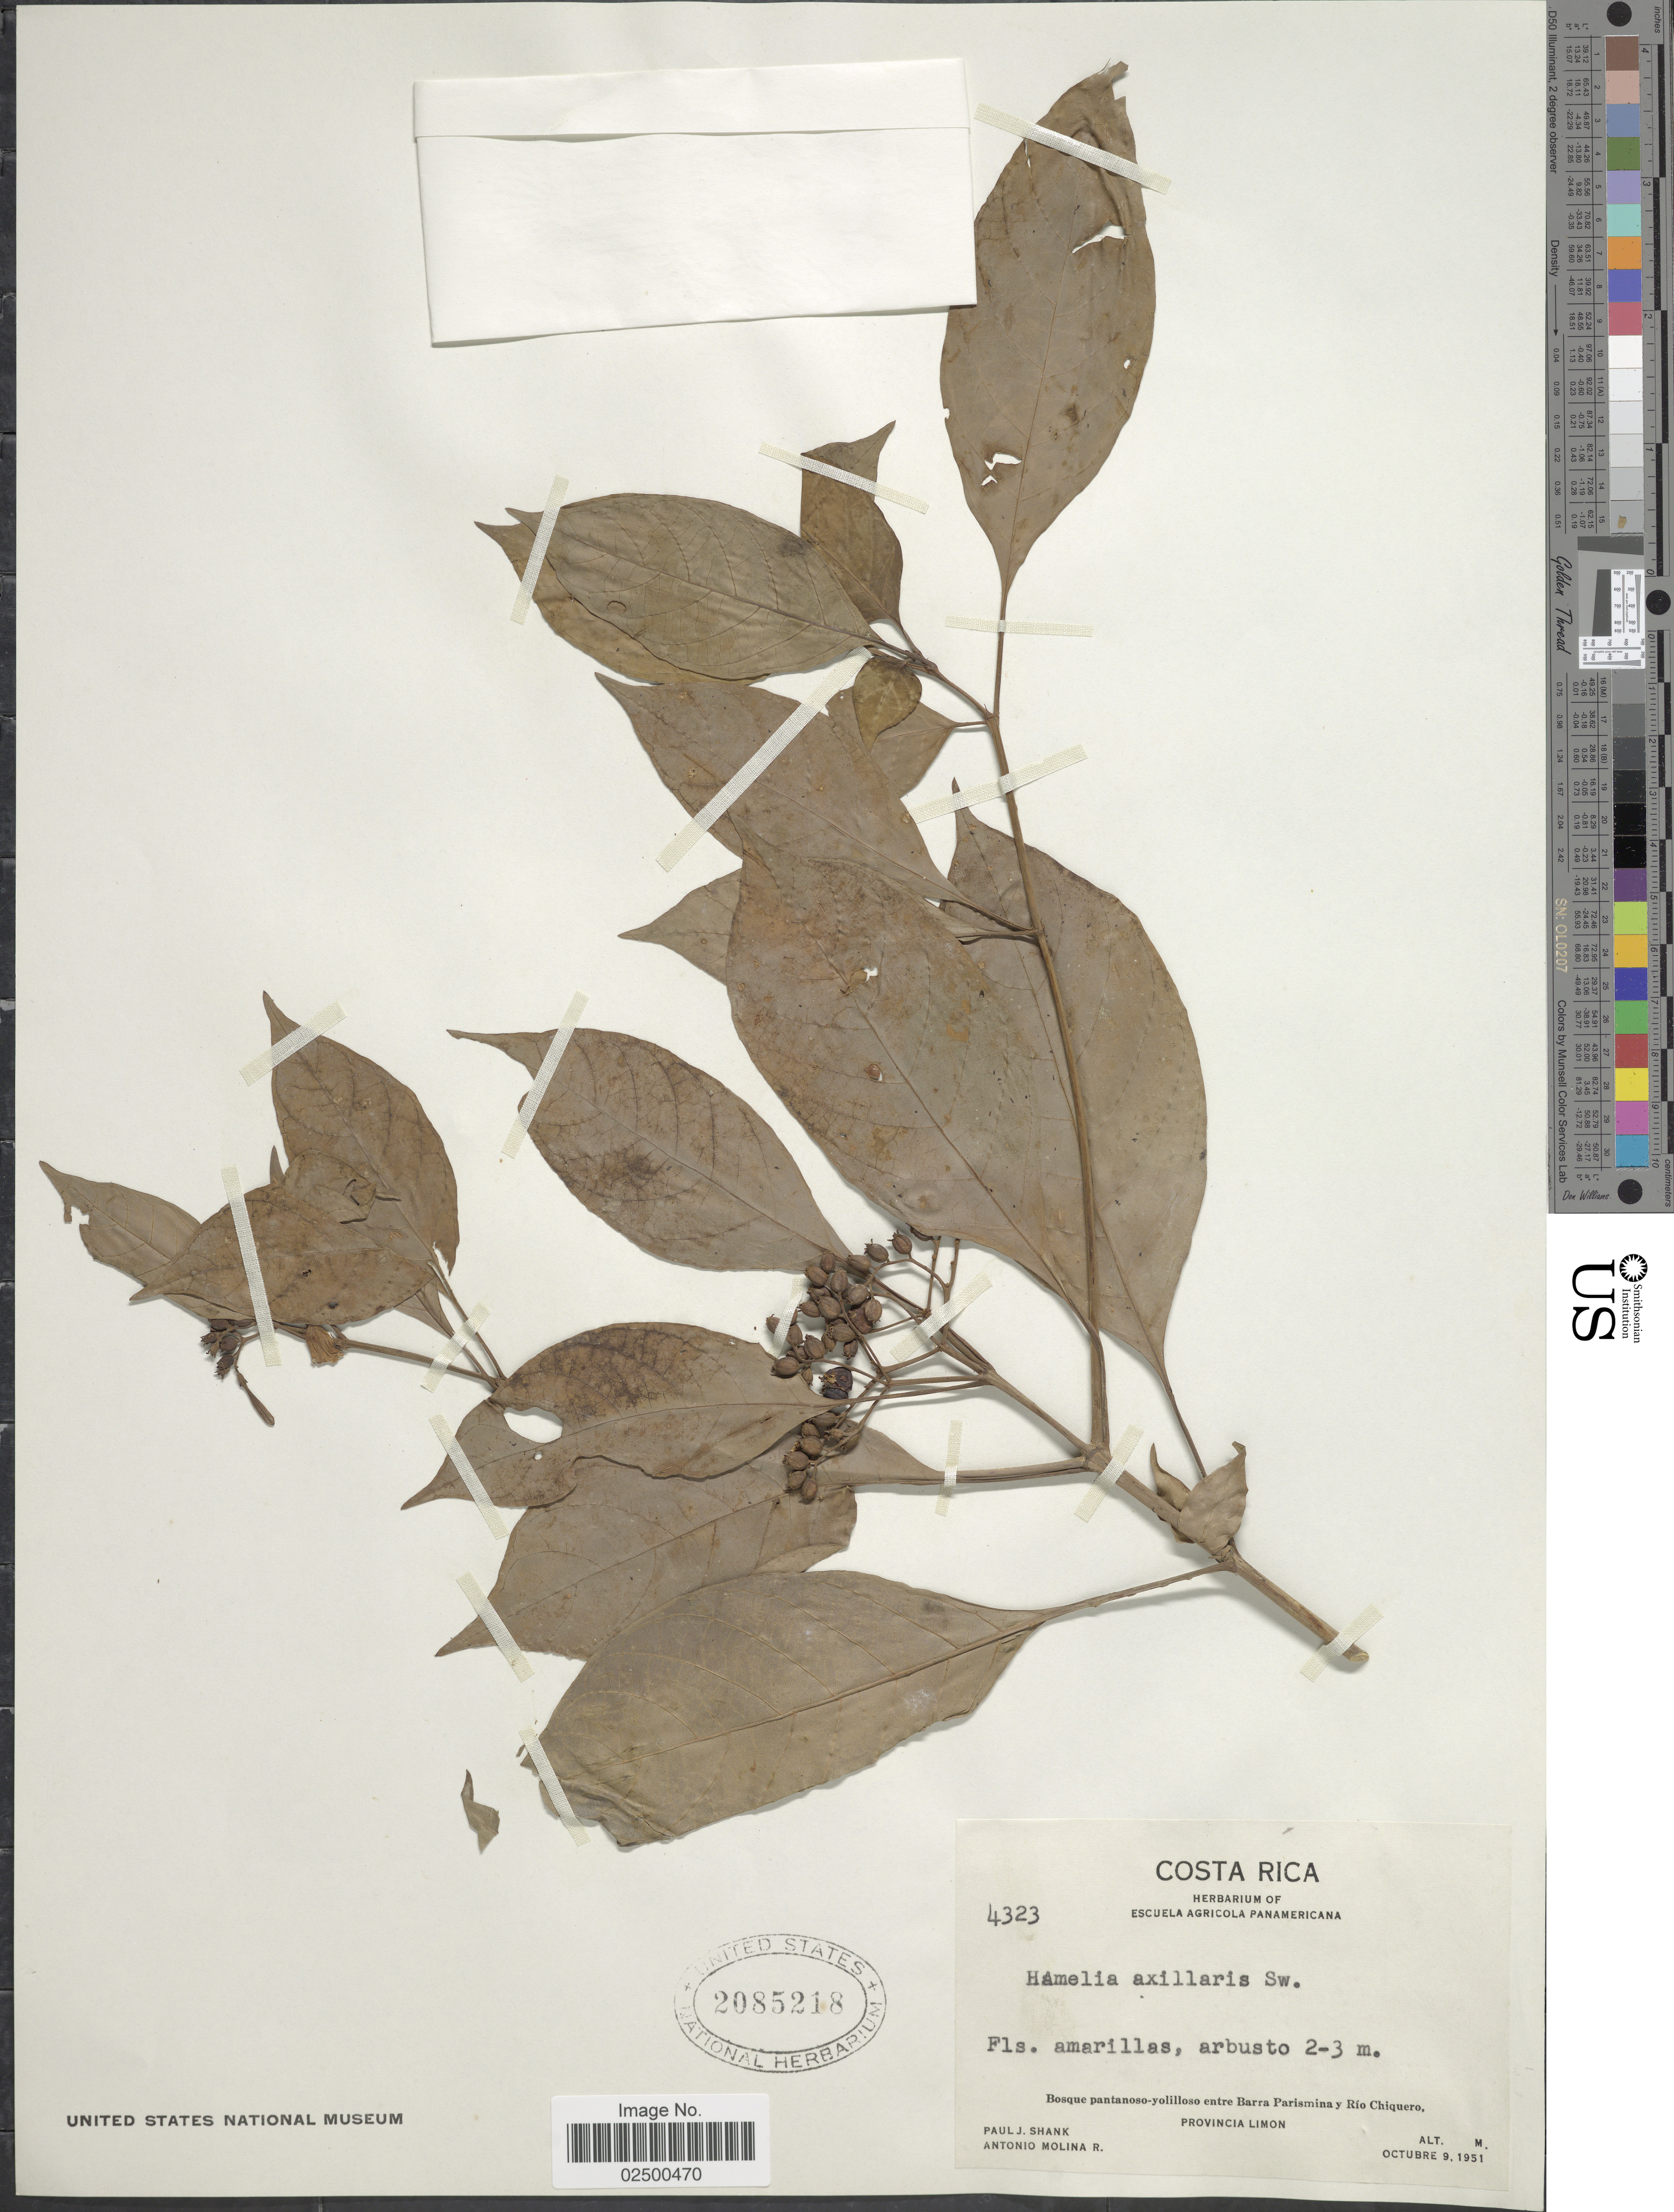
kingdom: Plantae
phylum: Tracheophyta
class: Magnoliopsida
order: Gentianales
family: Rubiaceae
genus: Hamelia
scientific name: Hamelia axillaris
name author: Sw.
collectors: P. J. Shank & A. Molina R.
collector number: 4323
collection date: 1951-10-09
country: Costa Rica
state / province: Limón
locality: Bosque pantanoso-yolilloso entre Barra Parismina y Rio Chiquero, Provincia Limon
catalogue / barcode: US 2085218